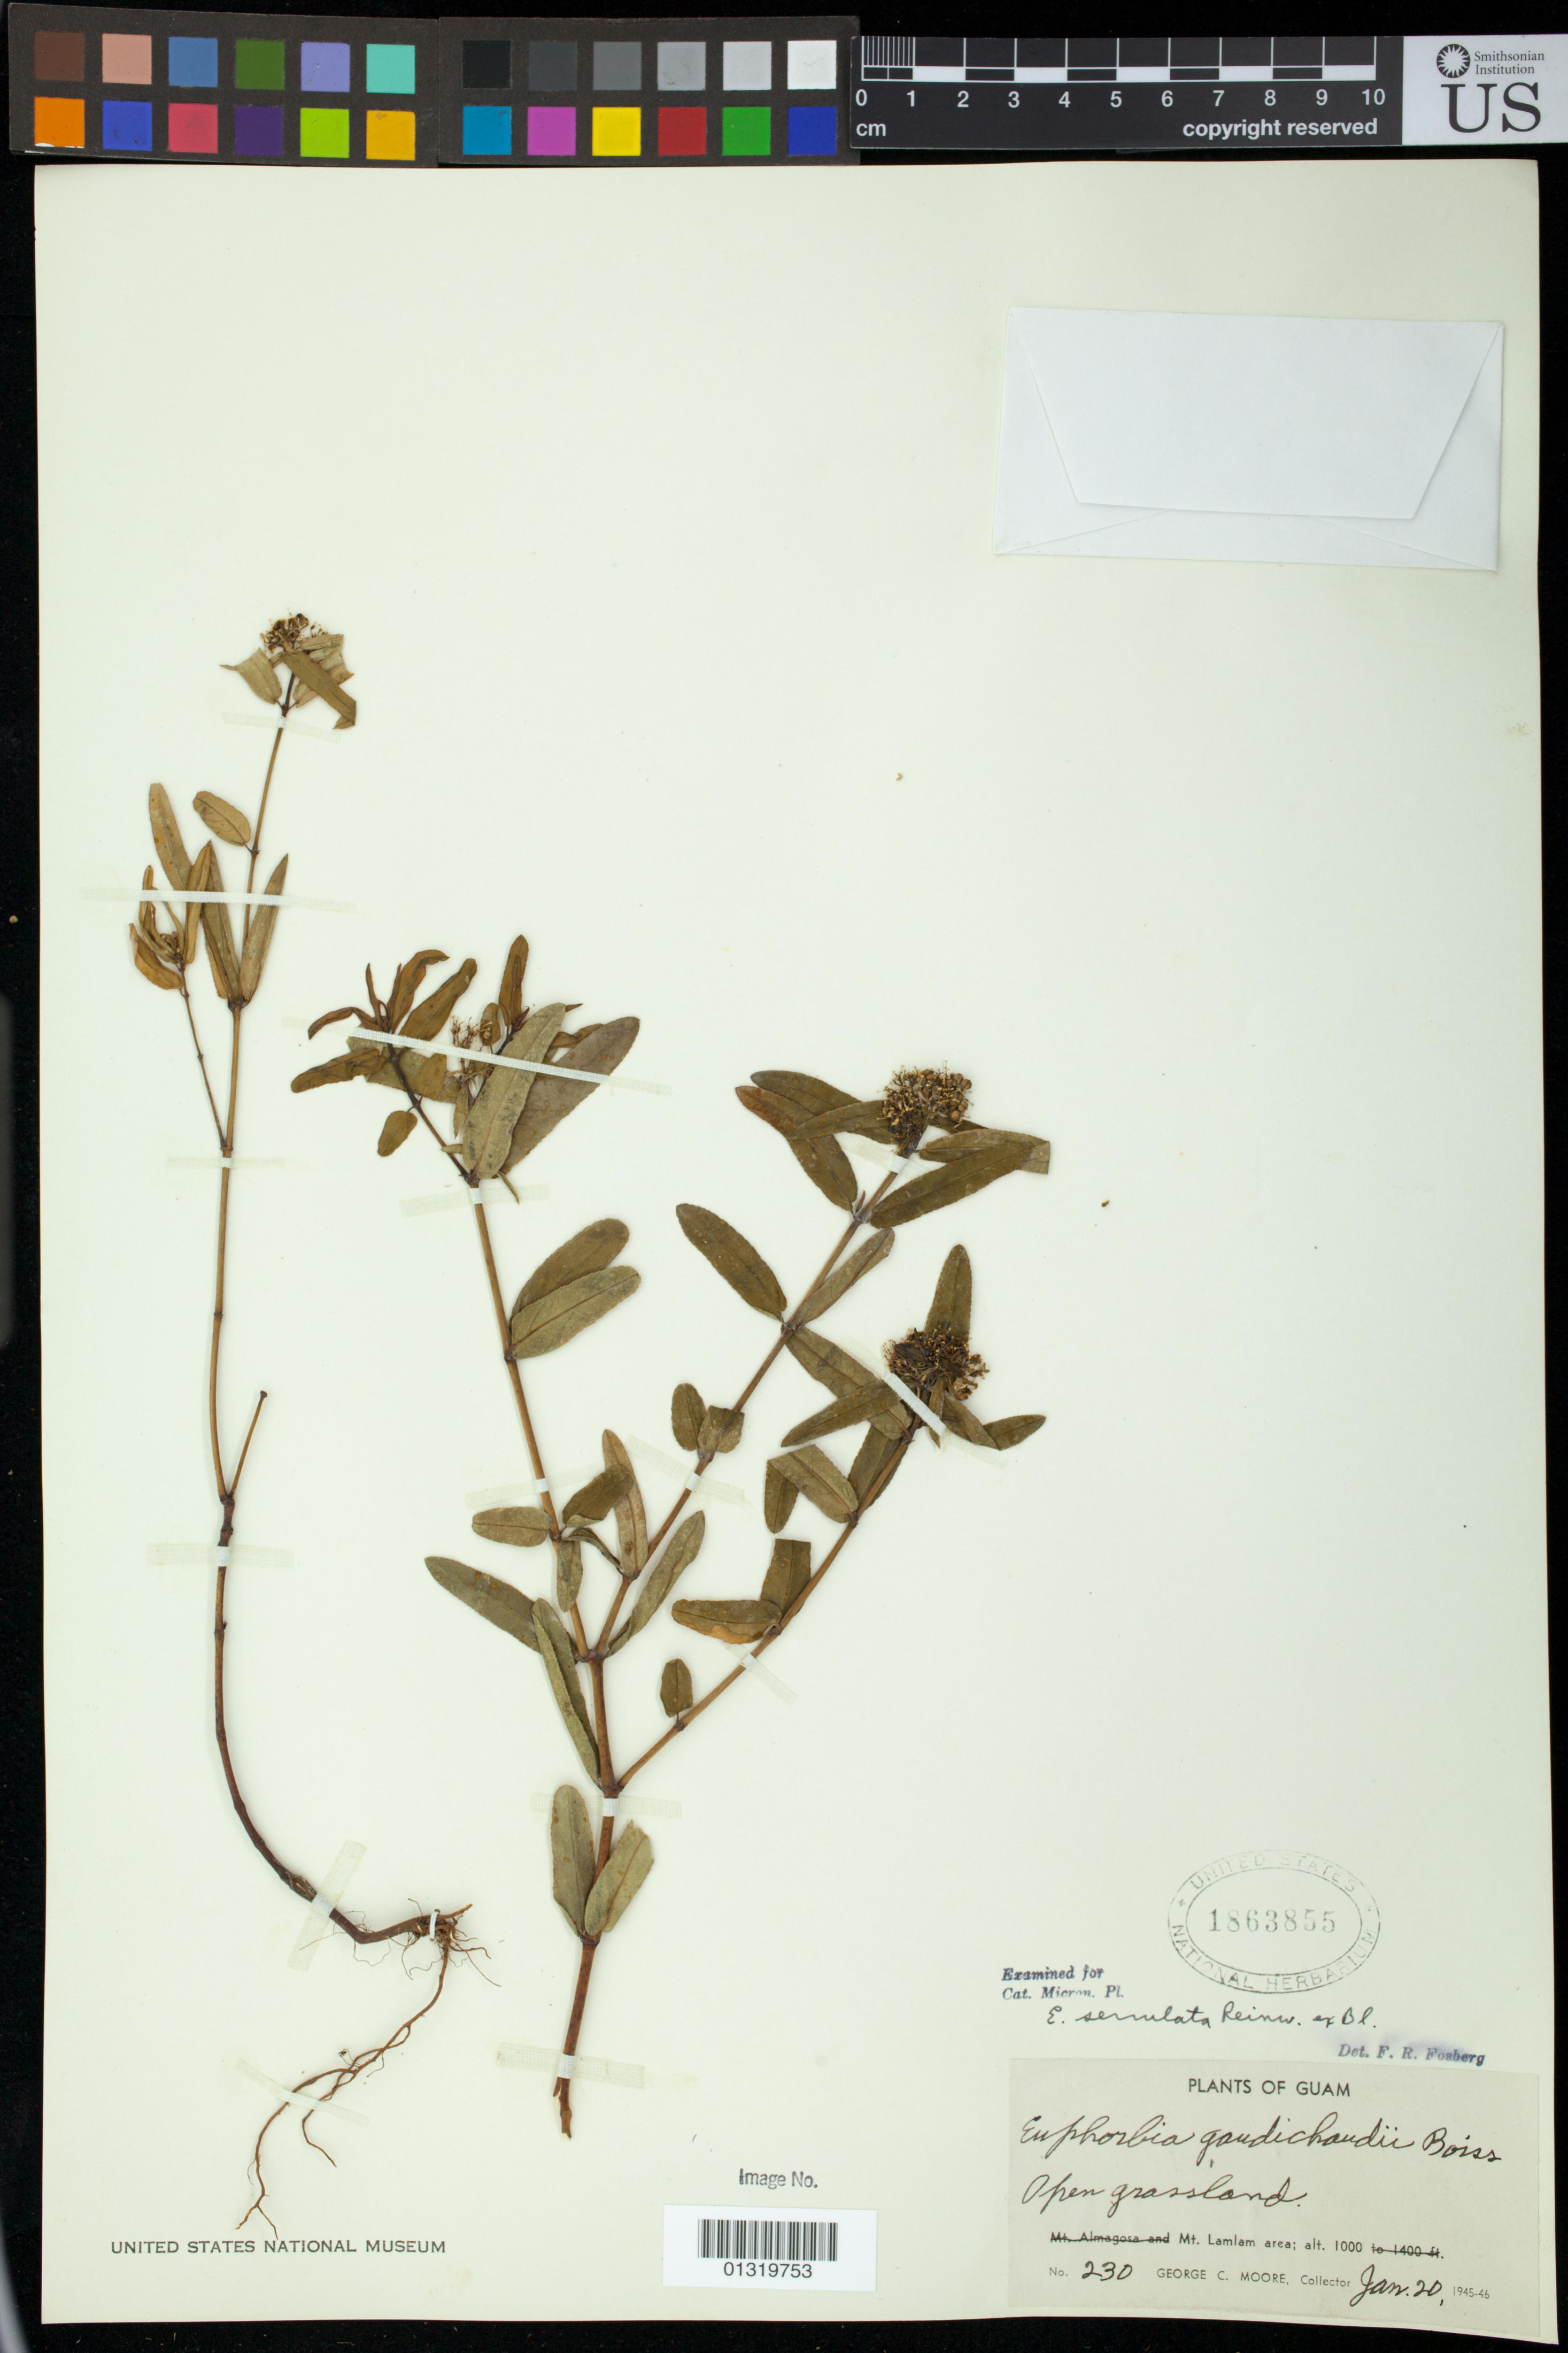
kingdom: Plantae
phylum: Tracheophyta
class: Magnoliopsida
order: Malpighiales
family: Euphorbiaceae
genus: Euphorbia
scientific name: Euphorbia bifida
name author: Hook. & Arn.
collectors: G. C. Moore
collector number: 230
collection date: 1945-01-20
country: Guam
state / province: Agat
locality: Mt. Lamlam area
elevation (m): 305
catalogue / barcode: US 1863855